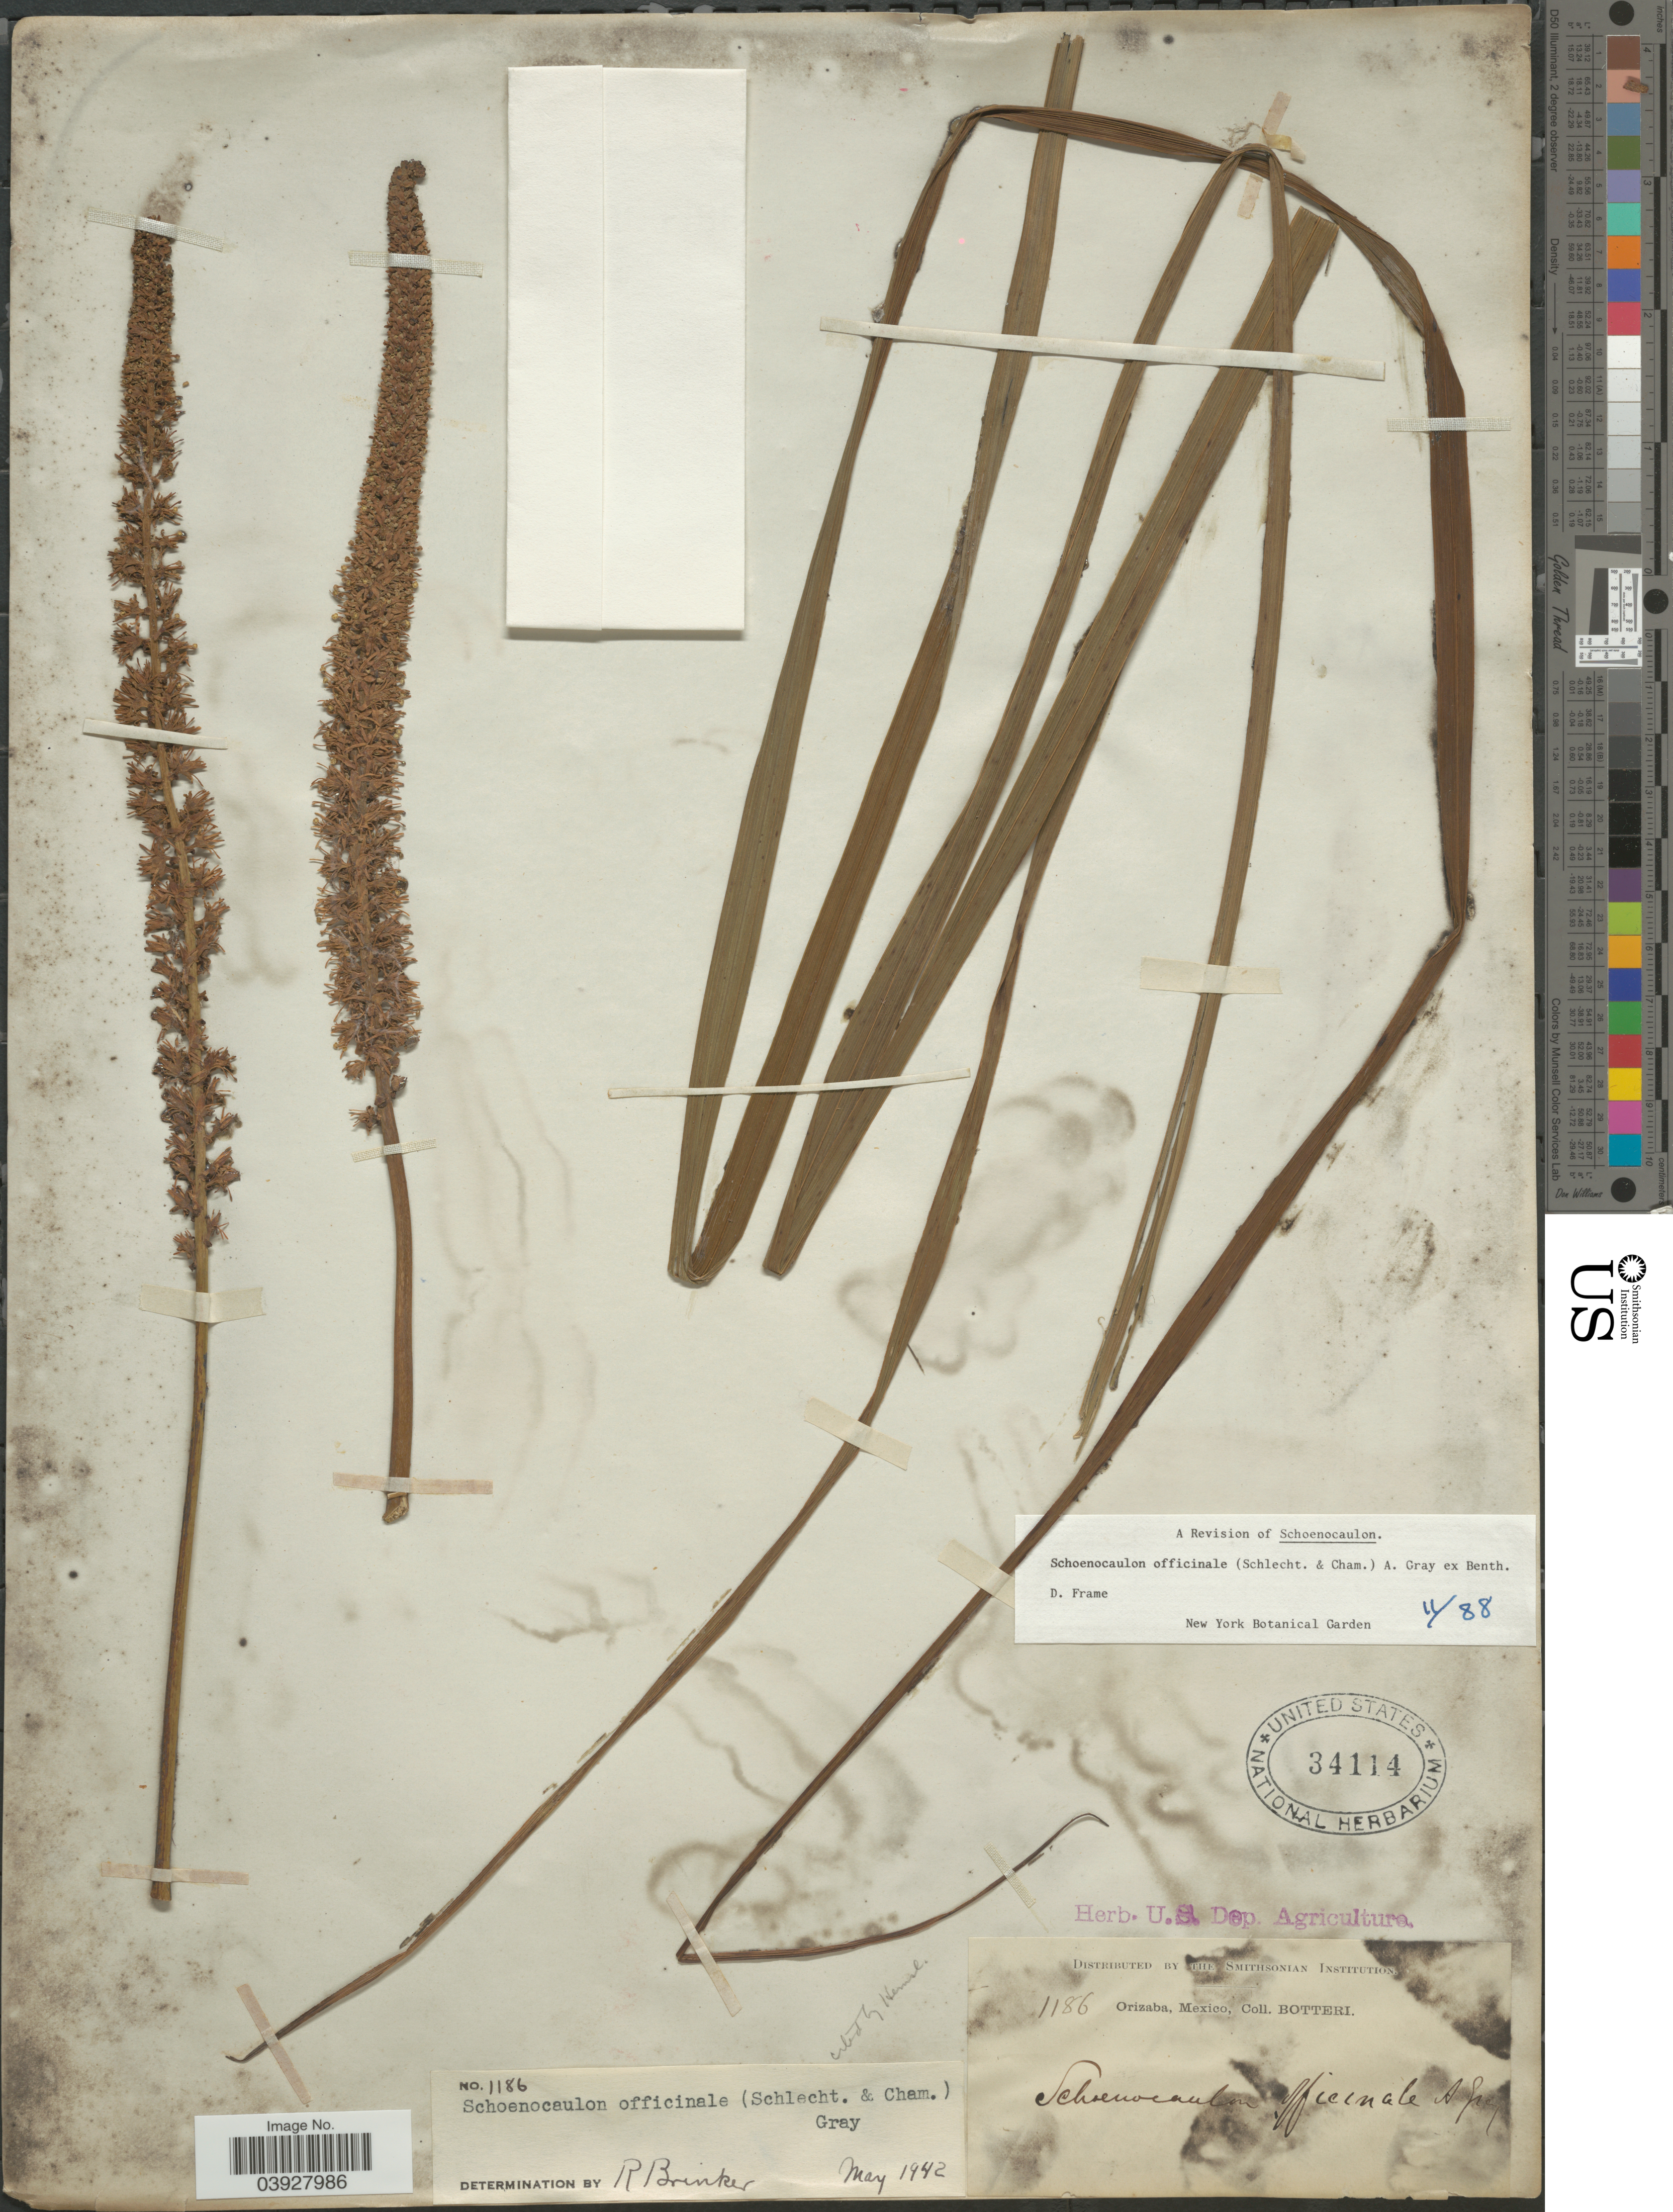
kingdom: Plantae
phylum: Tracheophyta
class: Liliopsida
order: Liliales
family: Melanthiaceae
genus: Schoenocaulon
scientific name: Schoenocaulon officinale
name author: (Schltdl.) A. Gray ex Benth.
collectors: -. Botteri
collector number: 1186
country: Mexico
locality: Orizaba.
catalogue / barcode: US 34114